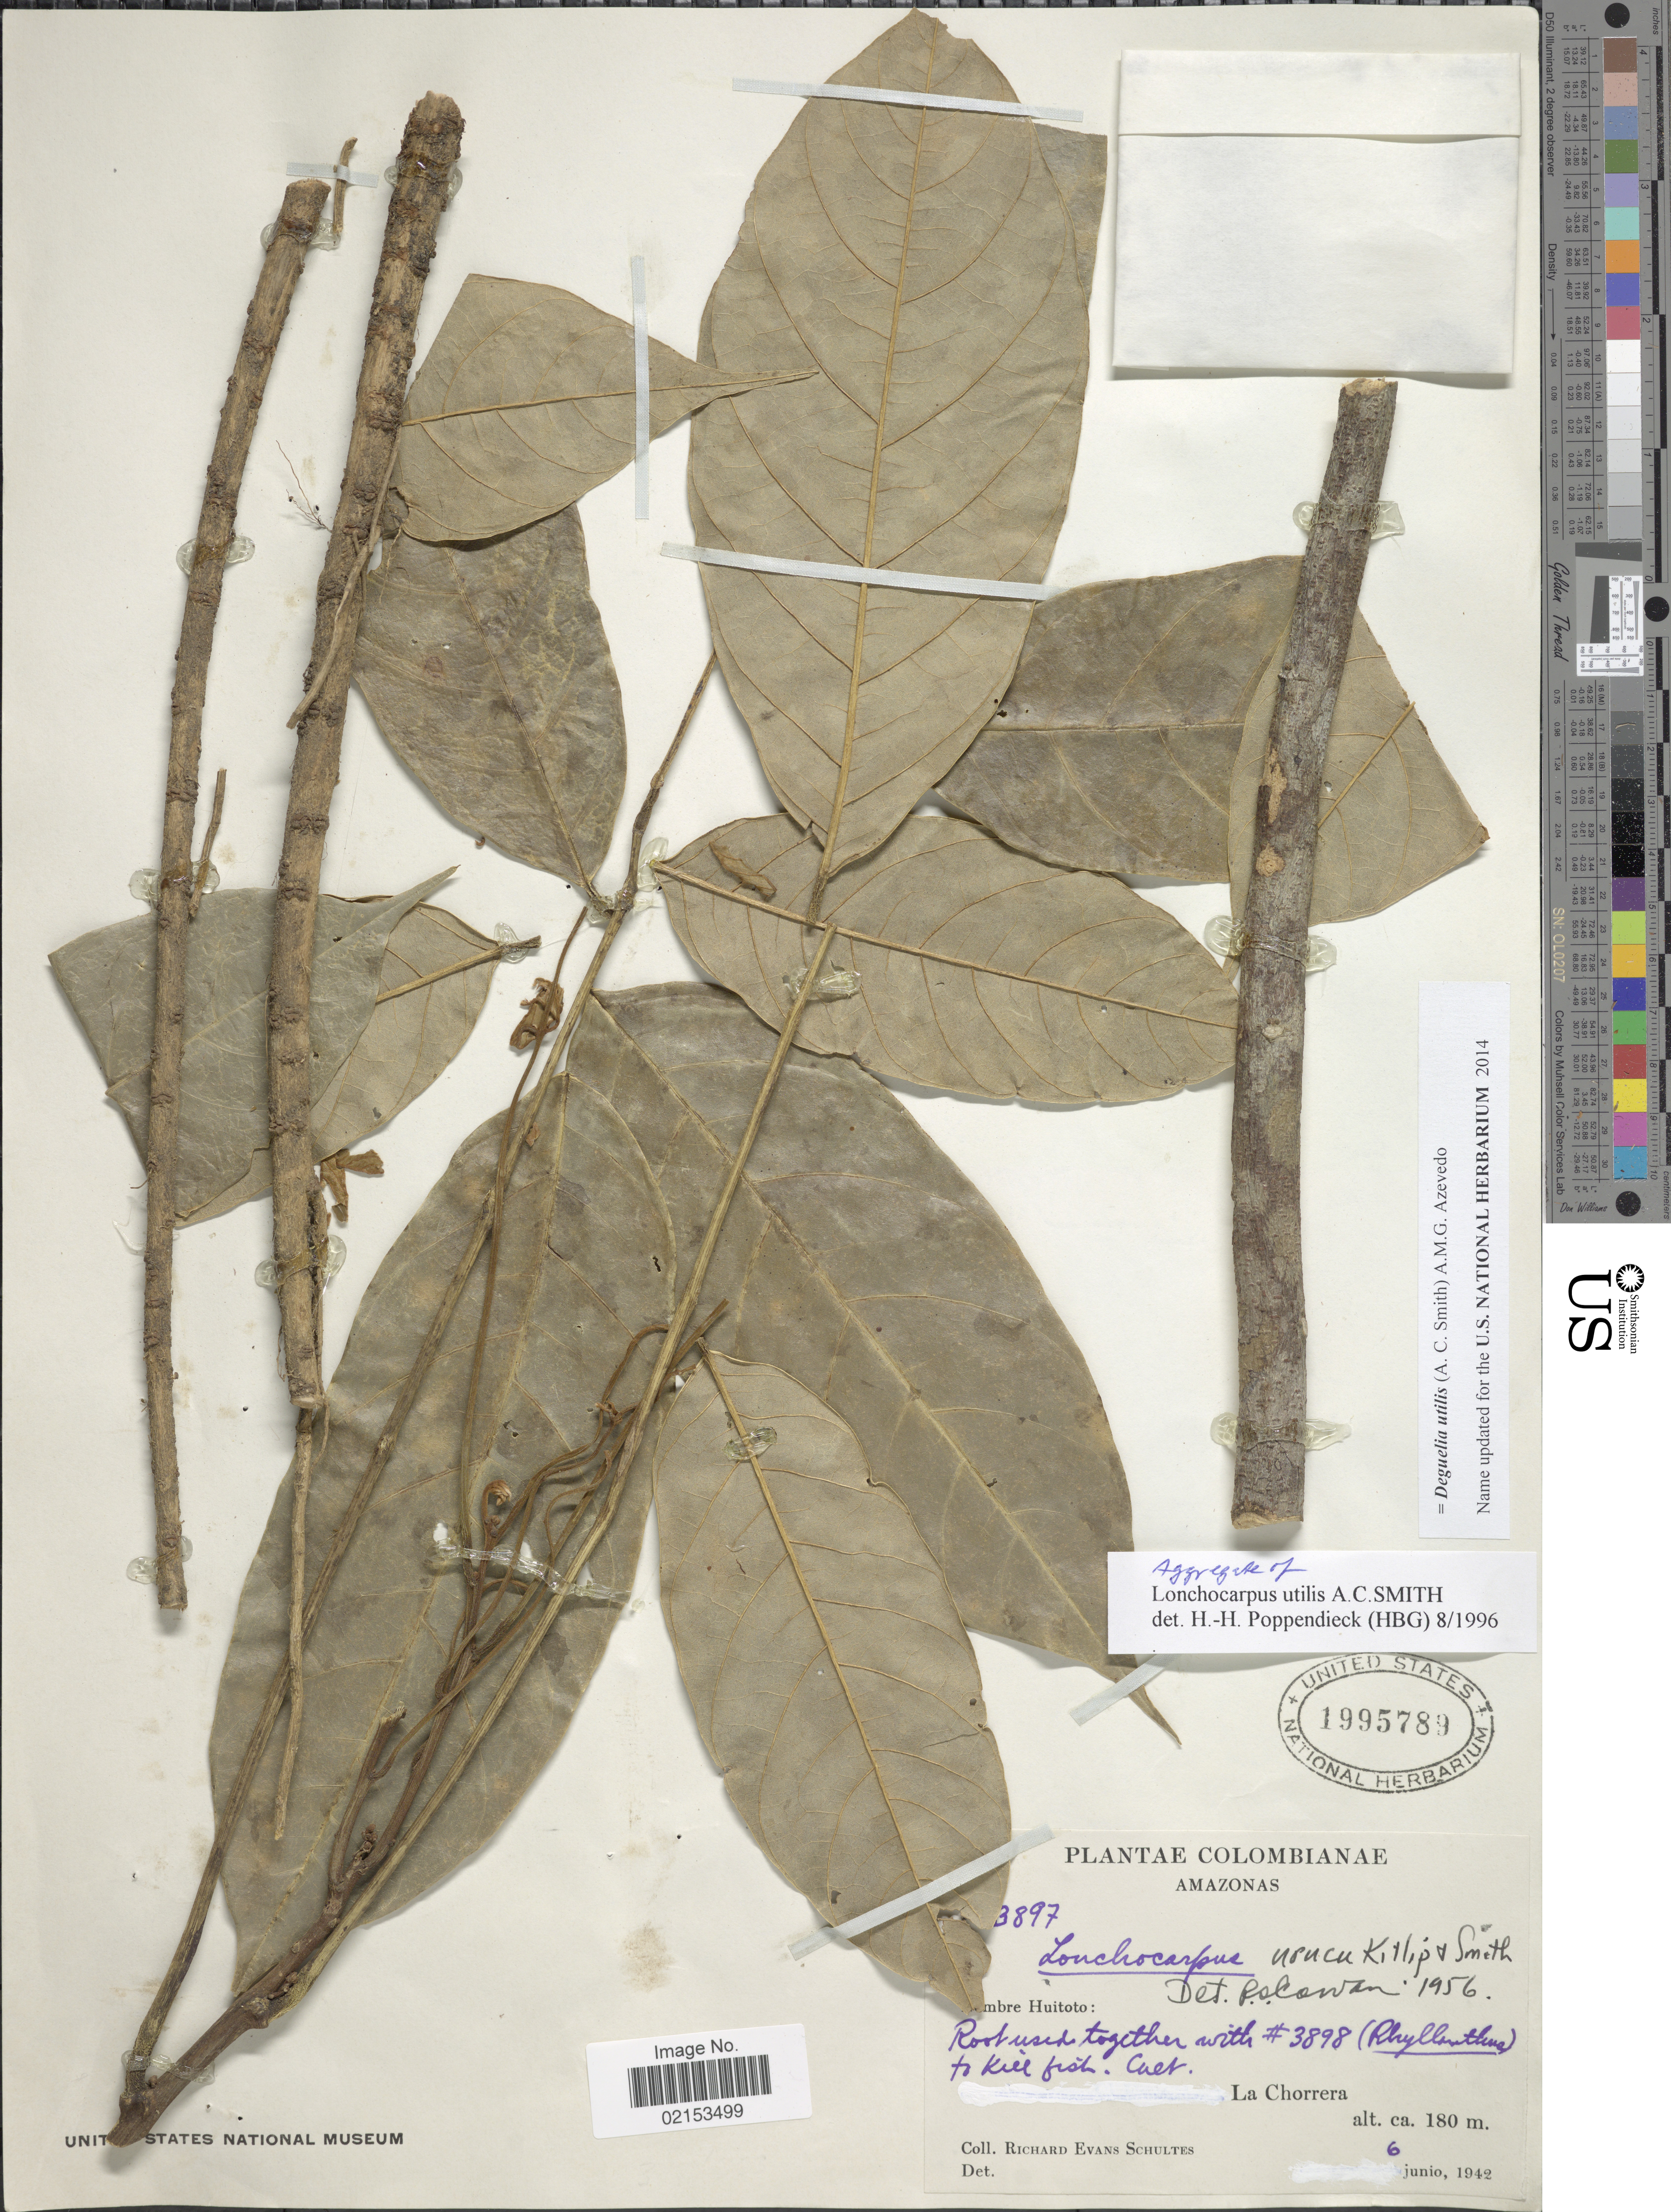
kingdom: Plantae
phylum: Tracheophyta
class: Magnoliopsida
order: Fabales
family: Fabaceae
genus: Deguelia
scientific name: Deguelia utilis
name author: (A.C. Sm.) A.M.G. Azevedo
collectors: R. E. Schultes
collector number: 3897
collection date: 1942-06-06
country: Colombia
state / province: Amazônas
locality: Nombre Huitoto, La Chorrera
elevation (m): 180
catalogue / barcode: US 1995789